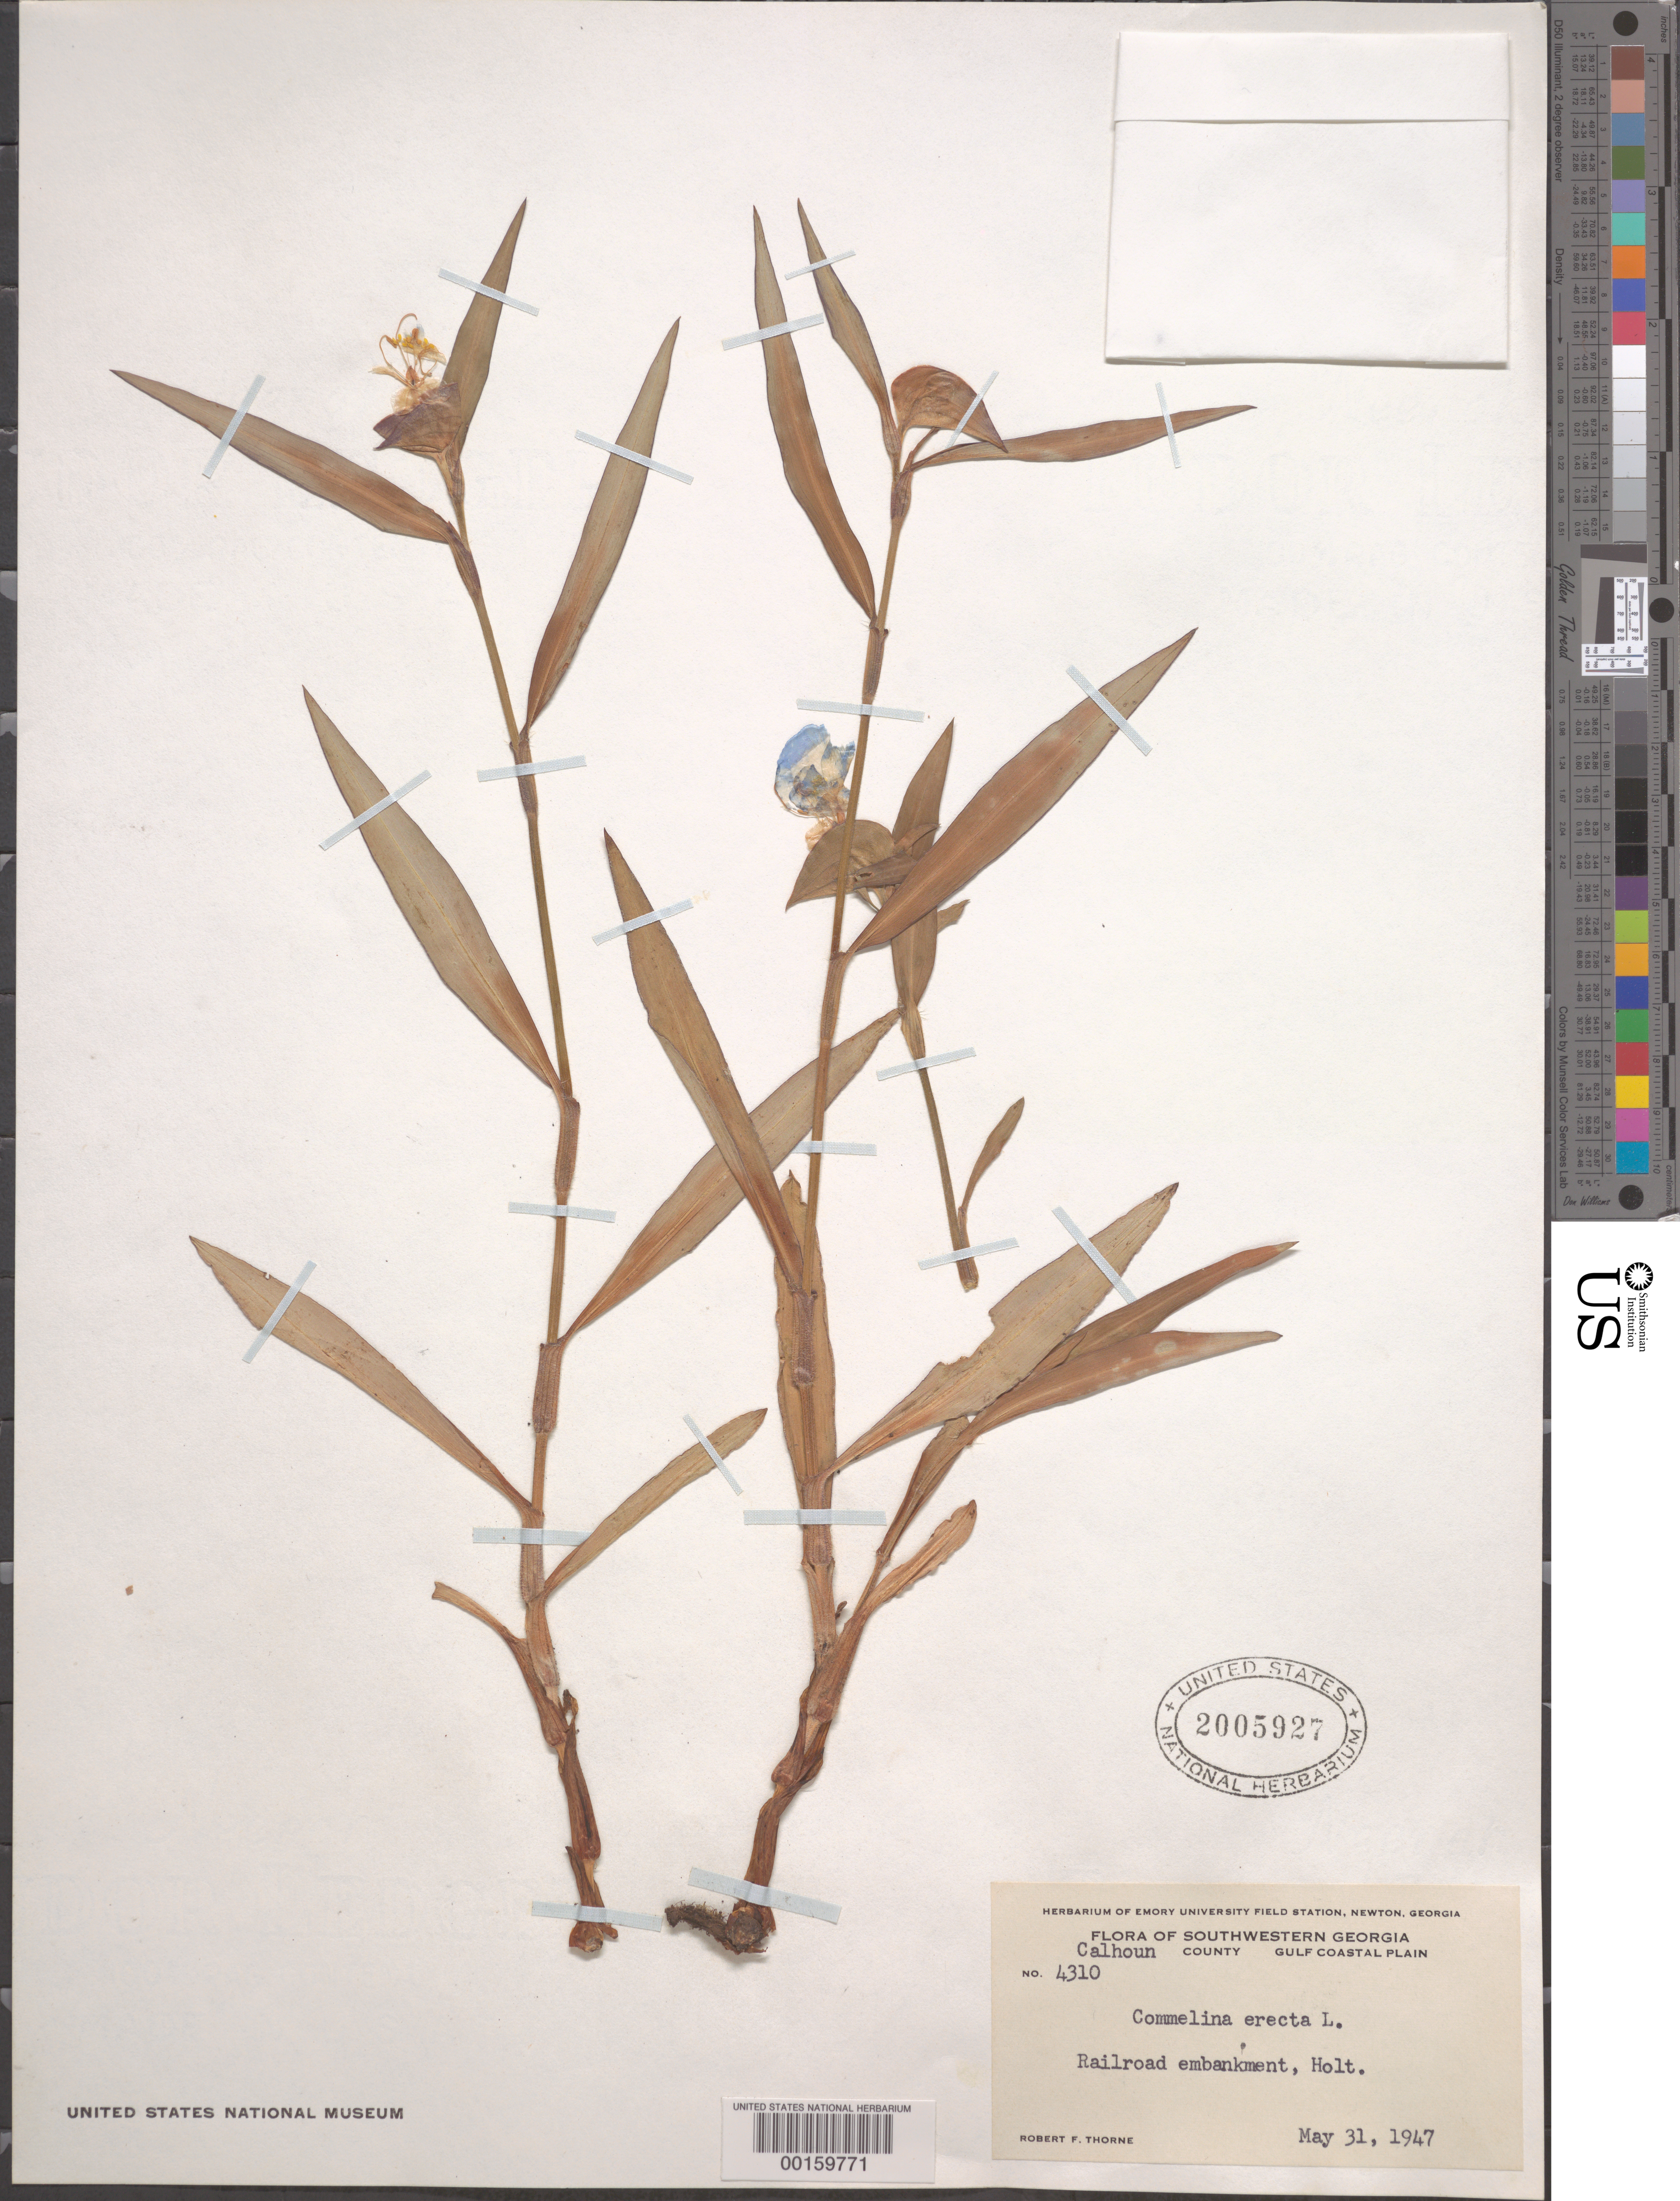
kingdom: Plantae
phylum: Tracheophyta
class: Liliopsida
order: Commelinales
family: Commelinaceae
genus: Commelina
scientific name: Commelina erecta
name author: L.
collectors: R. F. Thorne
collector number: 4310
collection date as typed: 31 May 1947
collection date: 1947-05-31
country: United States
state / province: Georgia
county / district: Calhoun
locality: Holt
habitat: Railroad embankment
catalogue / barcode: US 2005927